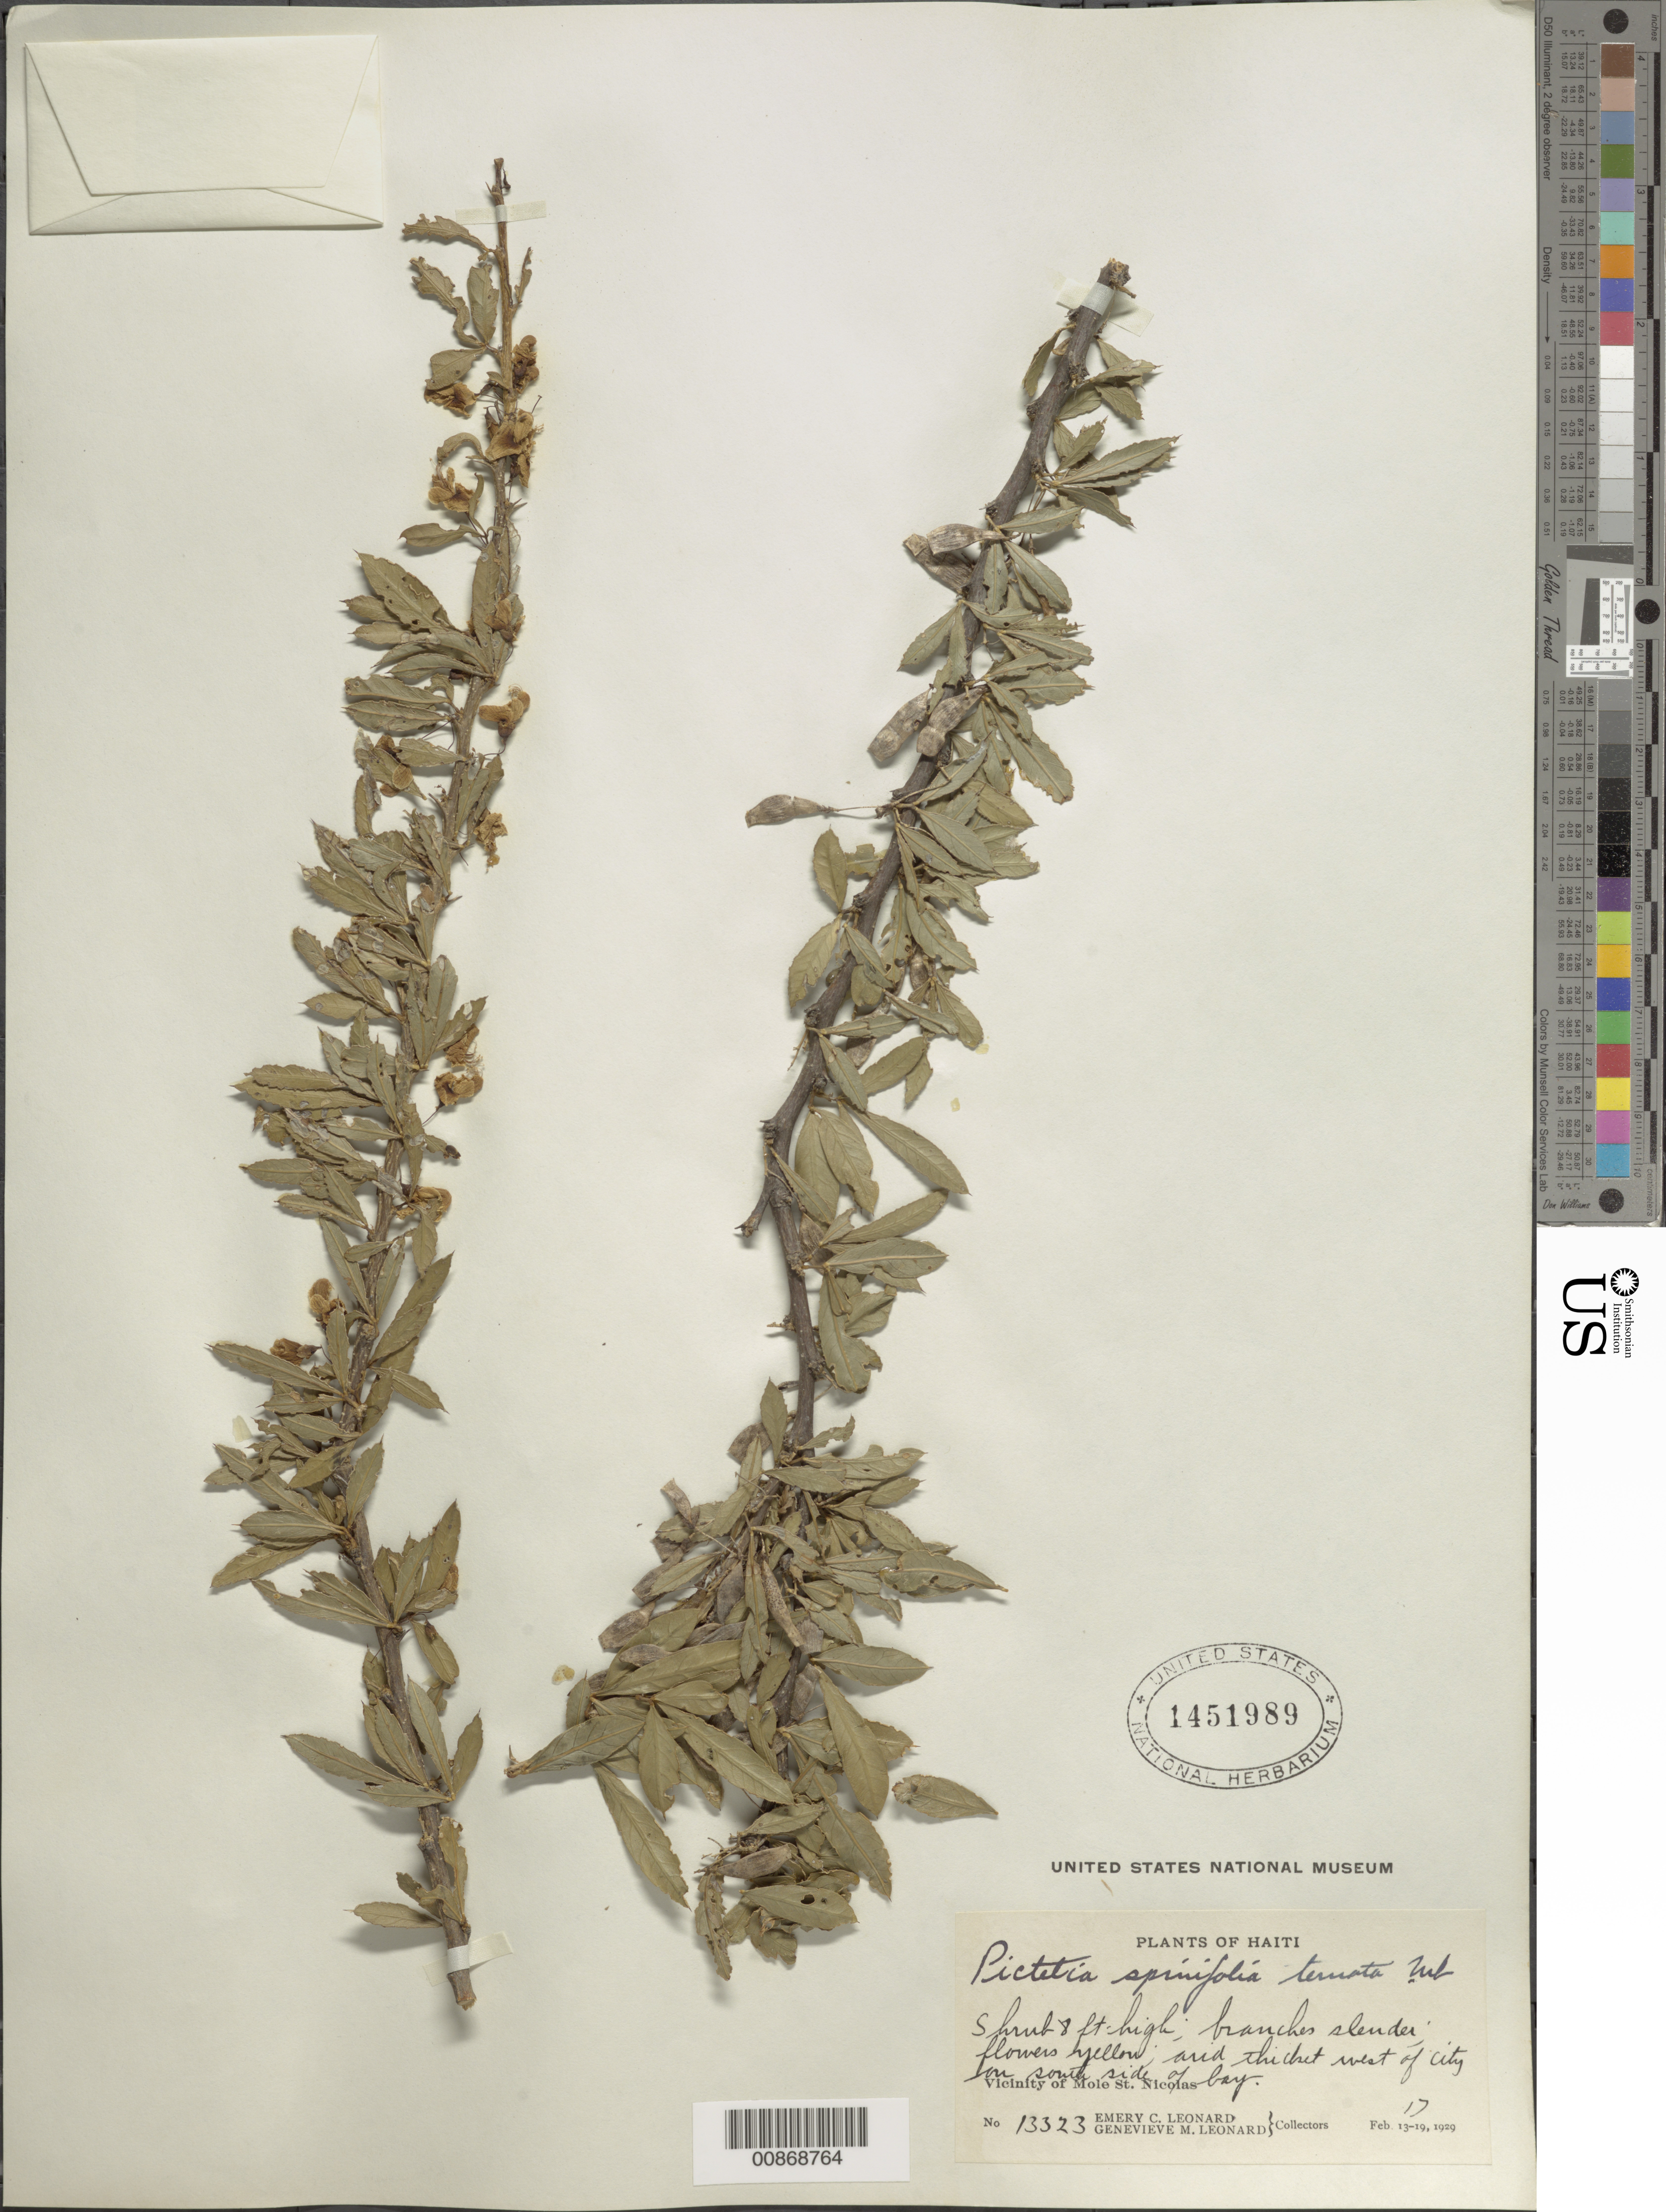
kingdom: Plantae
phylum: Tracheophyta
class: Magnoliopsida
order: Fabales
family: Fabaceae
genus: Pictetia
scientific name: Pictetia spinifolia var. ternata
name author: (Spreng. ex DC.) Urb.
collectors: E. C. Leonard & G. M. Leonard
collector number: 13323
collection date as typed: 17 Feb 1929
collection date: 1929-02-17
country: Haiti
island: Hispaniola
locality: Vicinity of Mole St. Nicolas. West of city on south side of bay.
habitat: Arid thicket.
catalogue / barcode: US 1451989